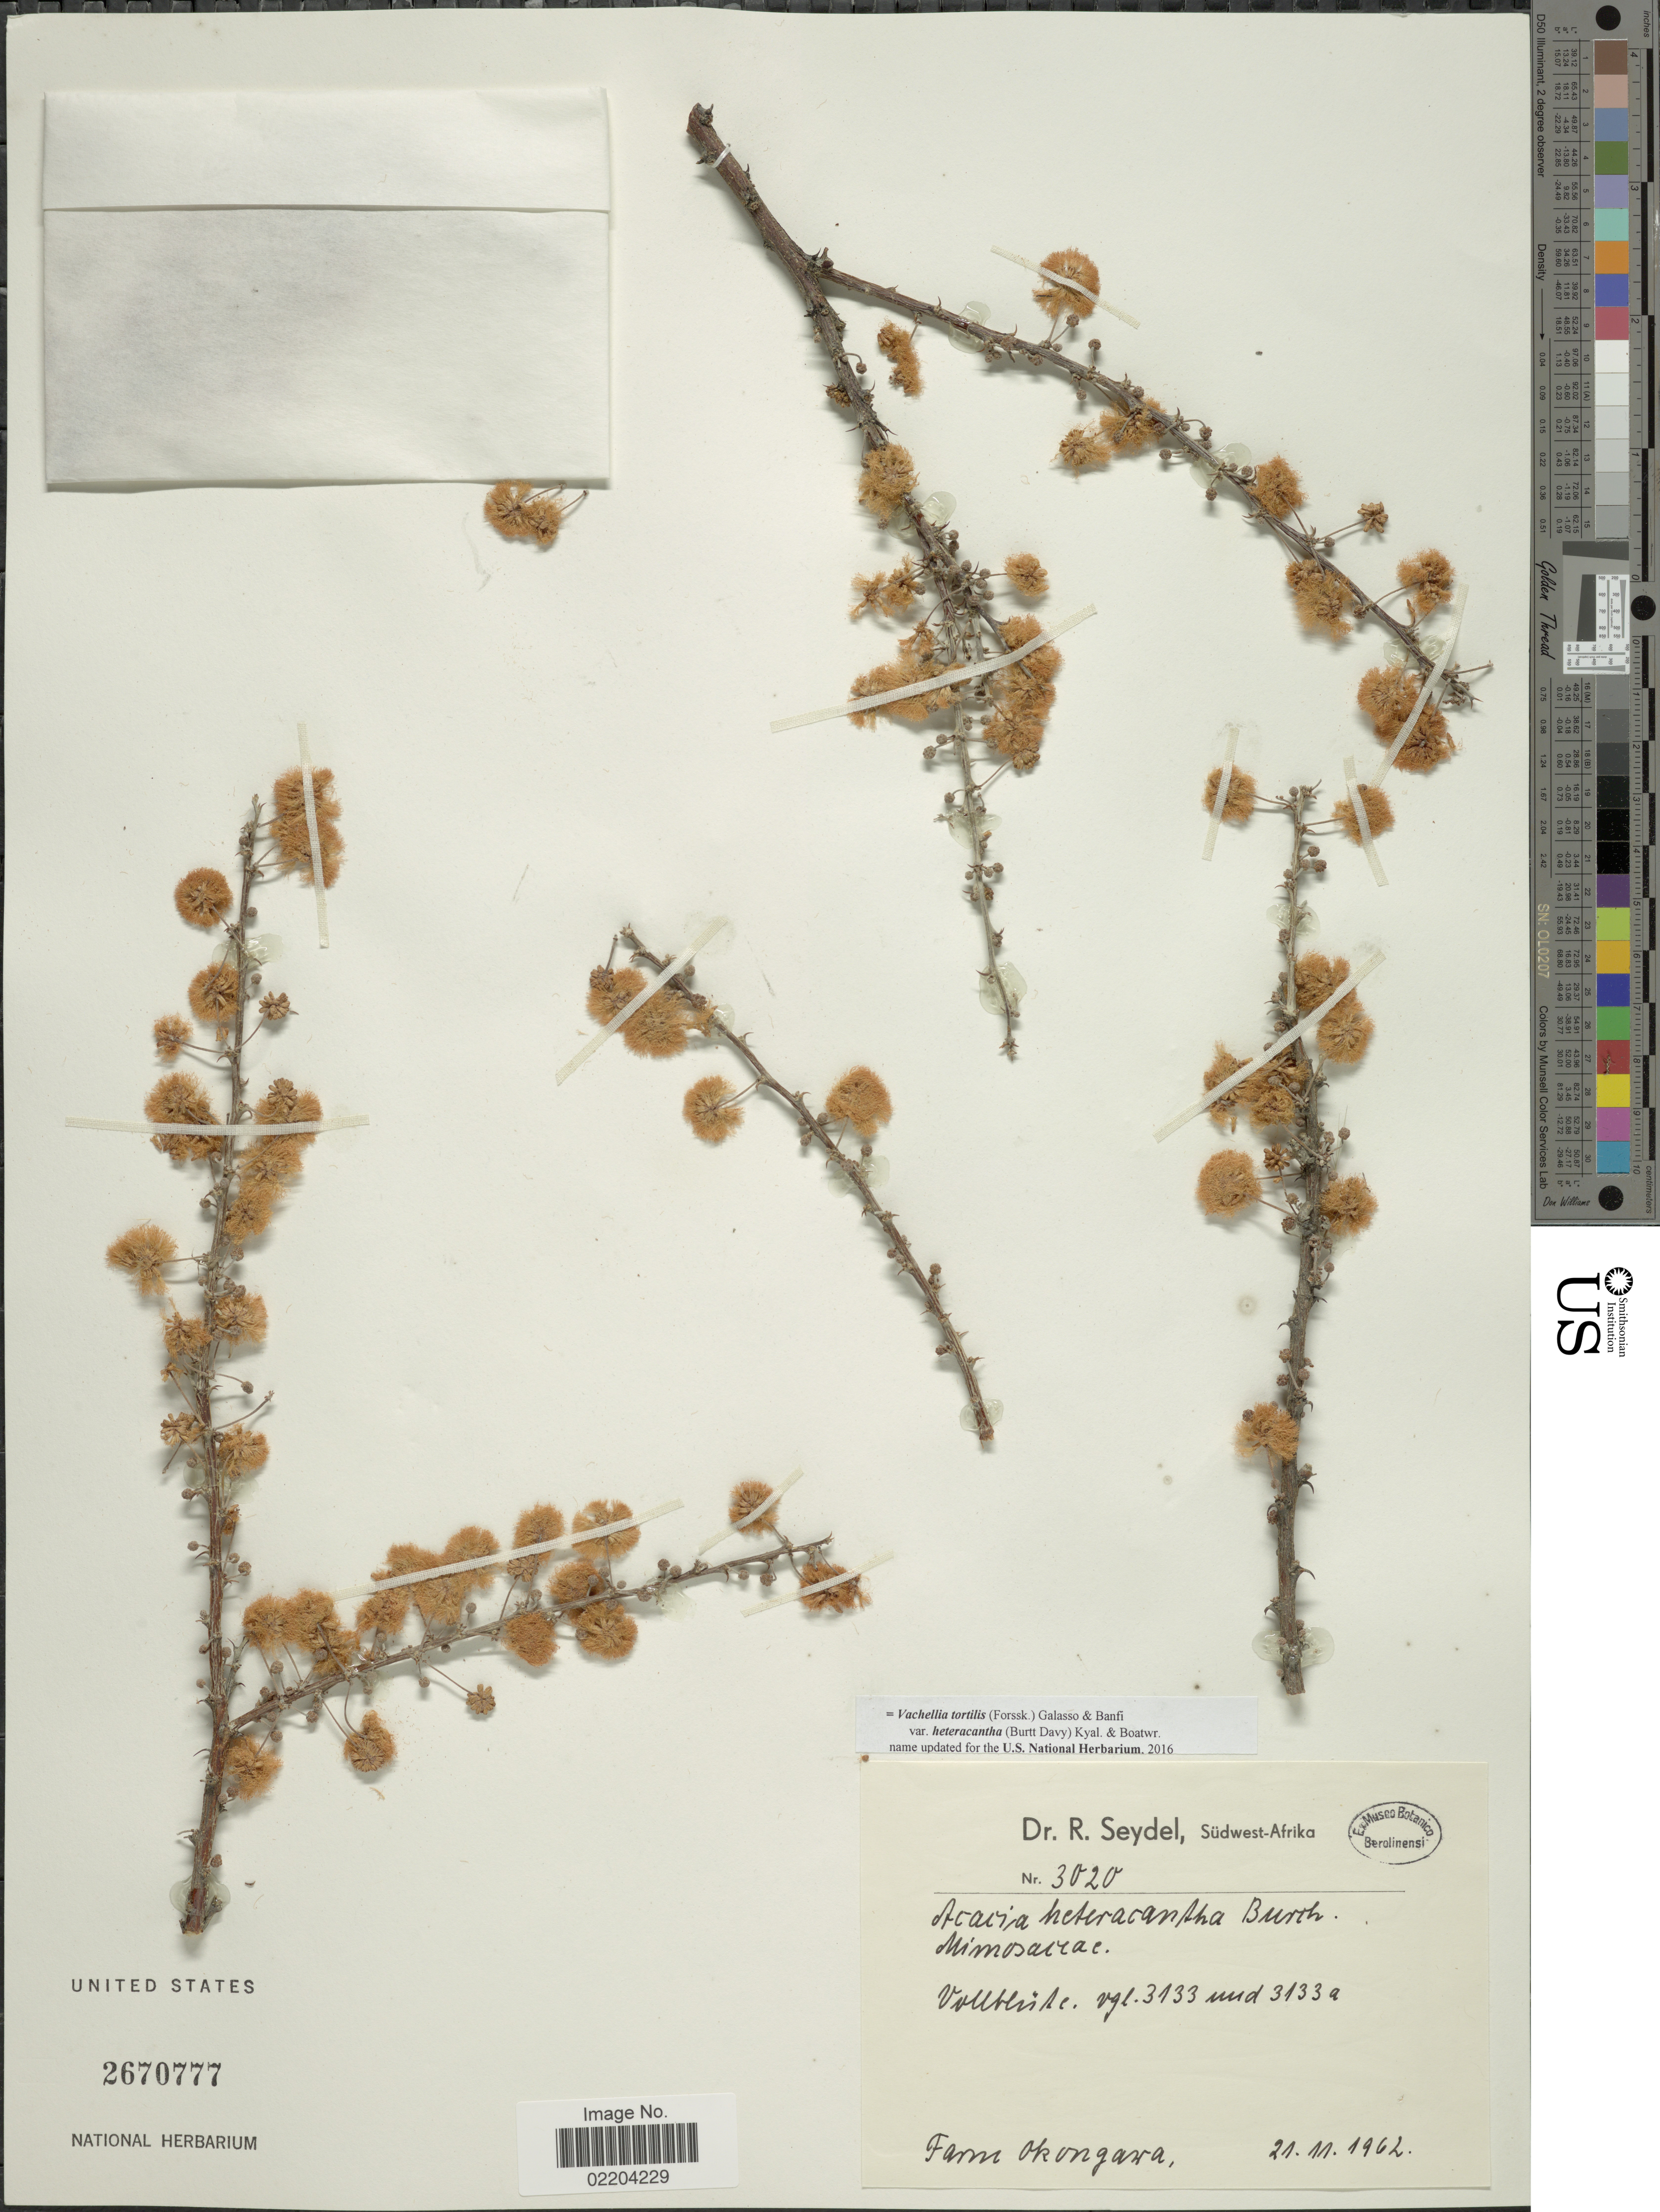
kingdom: Plantae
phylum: Tracheophyta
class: Magnoliopsida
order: Fabales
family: Fabaceae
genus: Vachellia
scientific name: Vachellia tortilis var. heteracantha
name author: (Burtt Davy) Kyal. & Boatwr.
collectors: R. Seydel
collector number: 3020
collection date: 1962-11-21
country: Namibia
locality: Farm Okongawa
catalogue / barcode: US 26707777